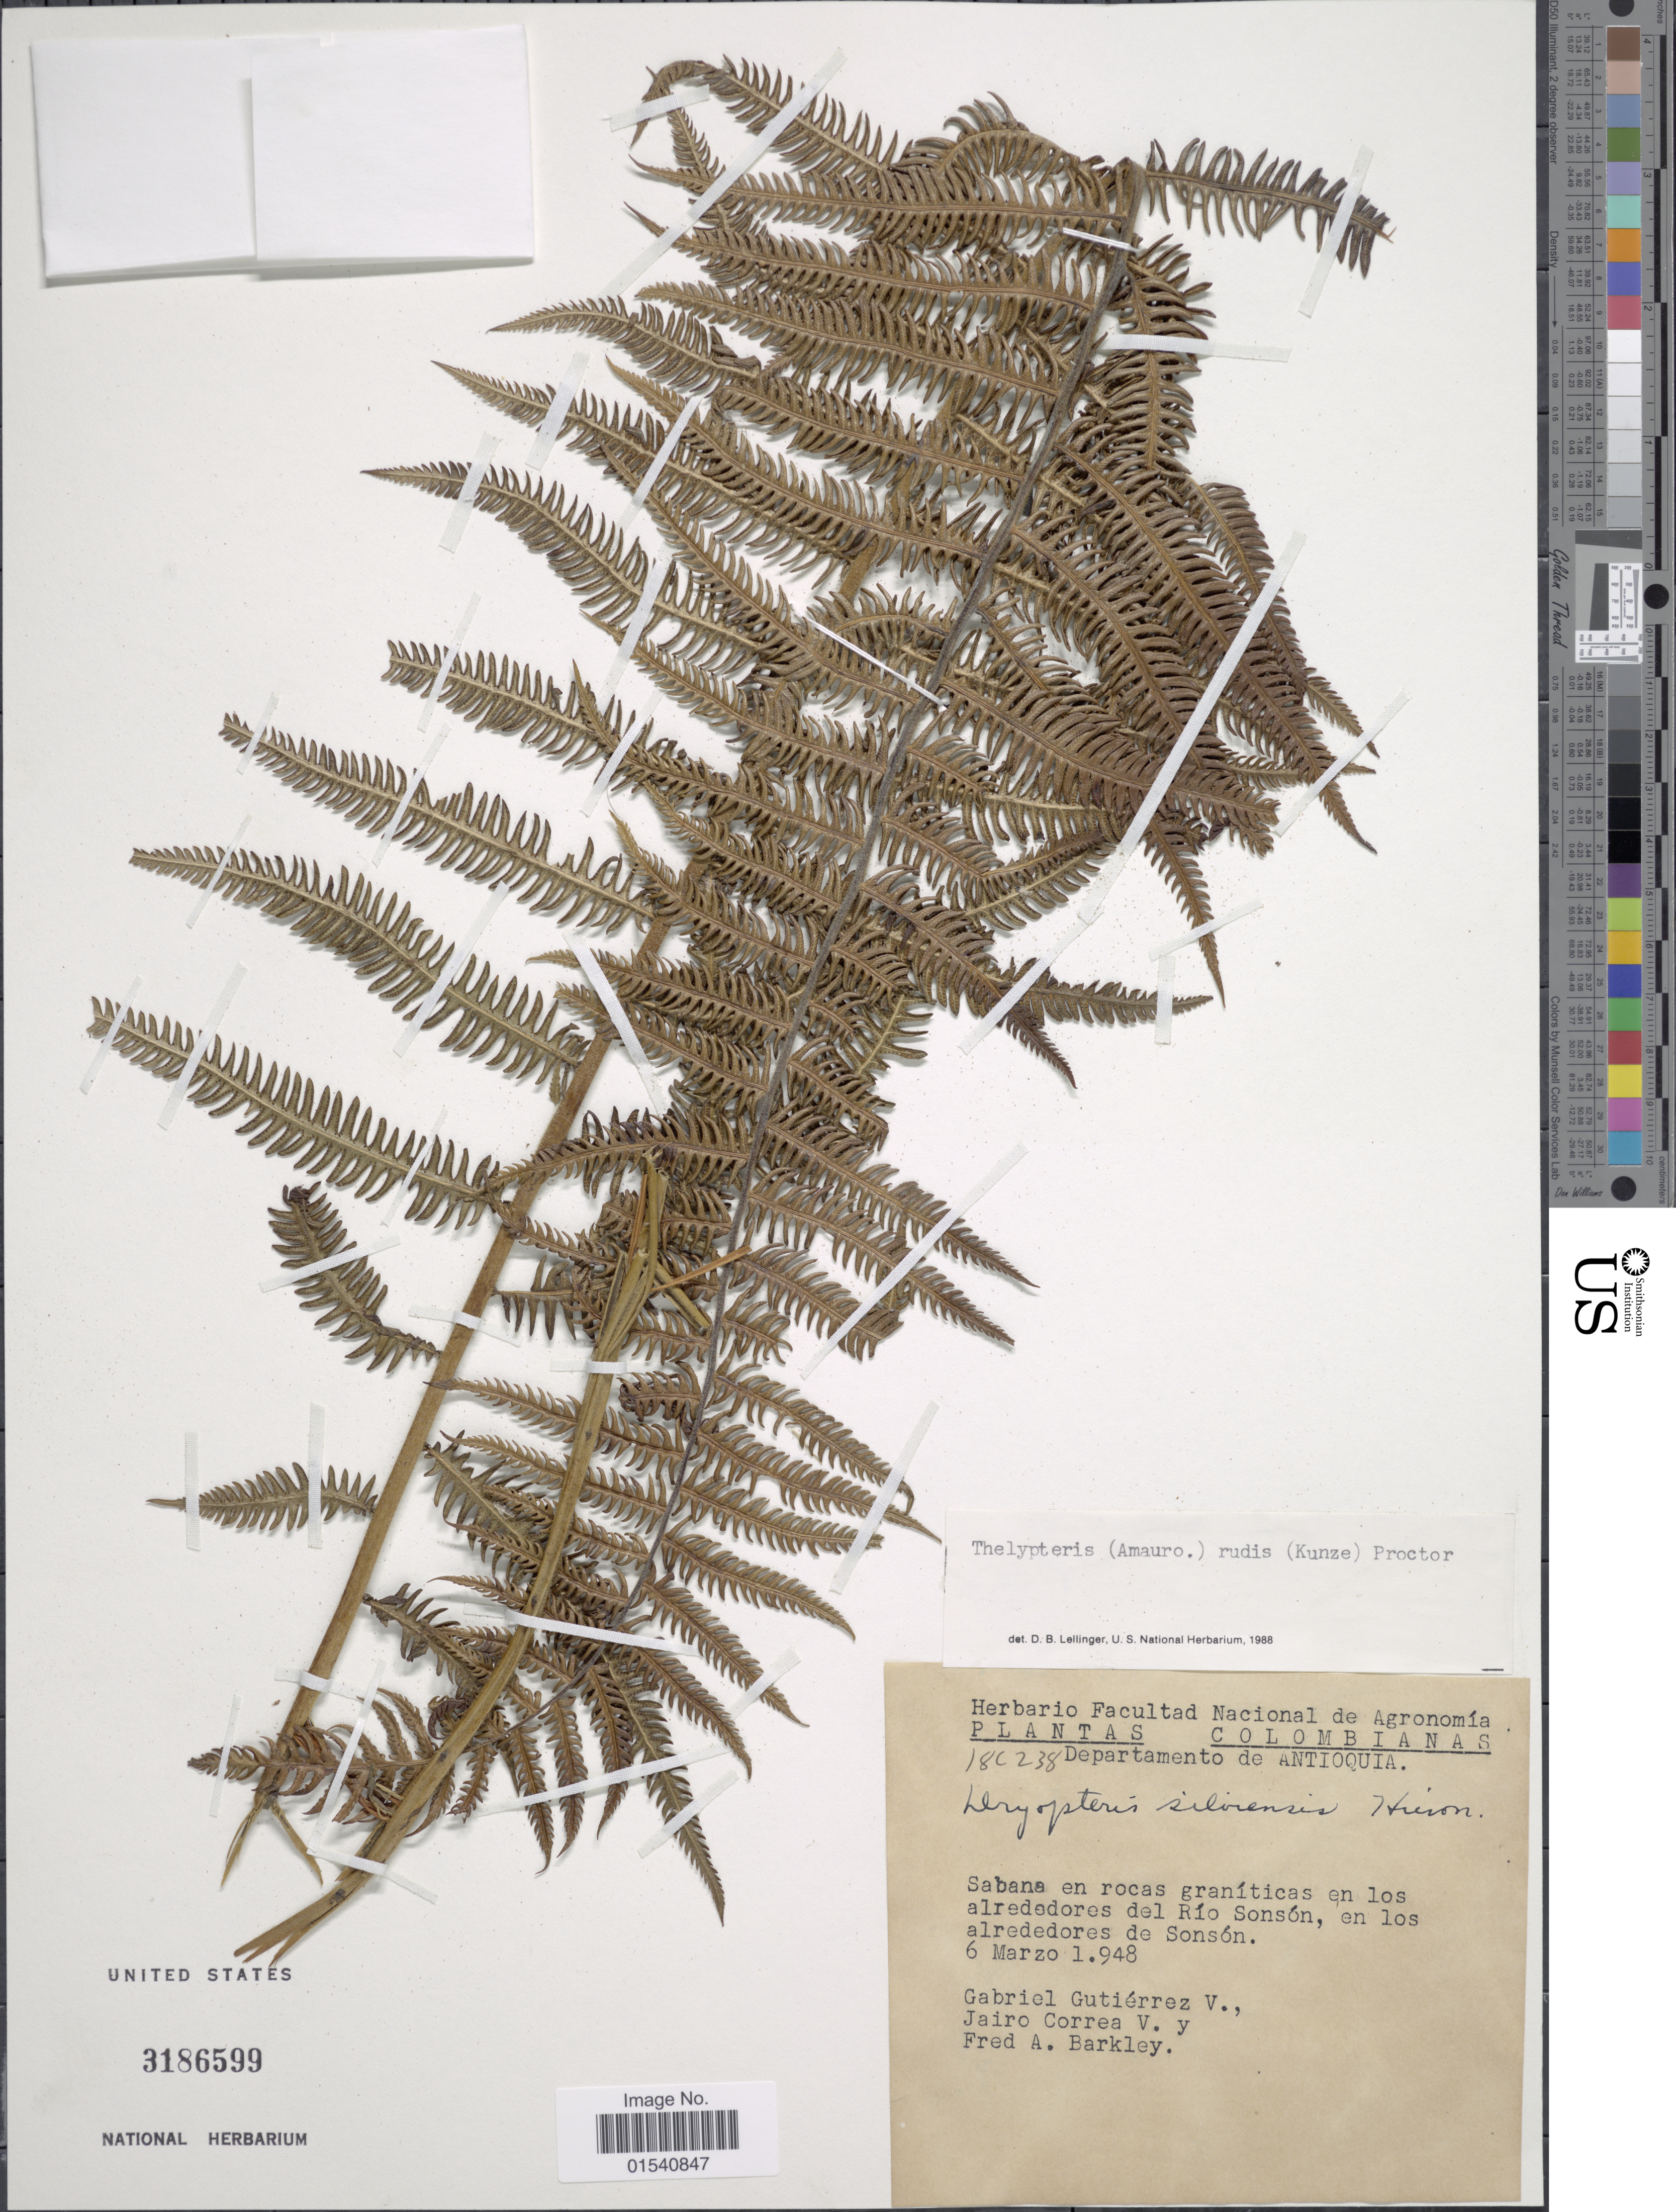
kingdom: Plantae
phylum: Tracheophyta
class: Polypodiopsida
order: Polypodiales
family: Thelypteridaceae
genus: Amauropelta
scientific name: Amauropelta rudis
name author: (Kunze) Pic. Serm.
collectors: G. Gutiérrez V., J. Correa & F. A. Barkley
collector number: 18C238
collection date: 1948-03-06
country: Colombia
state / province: Antioquia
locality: Department de Antioquia, Sabana en rocas graníticas en los alrededores del Río Sonsón, en los alrededores de Sonsón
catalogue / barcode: US 3186599